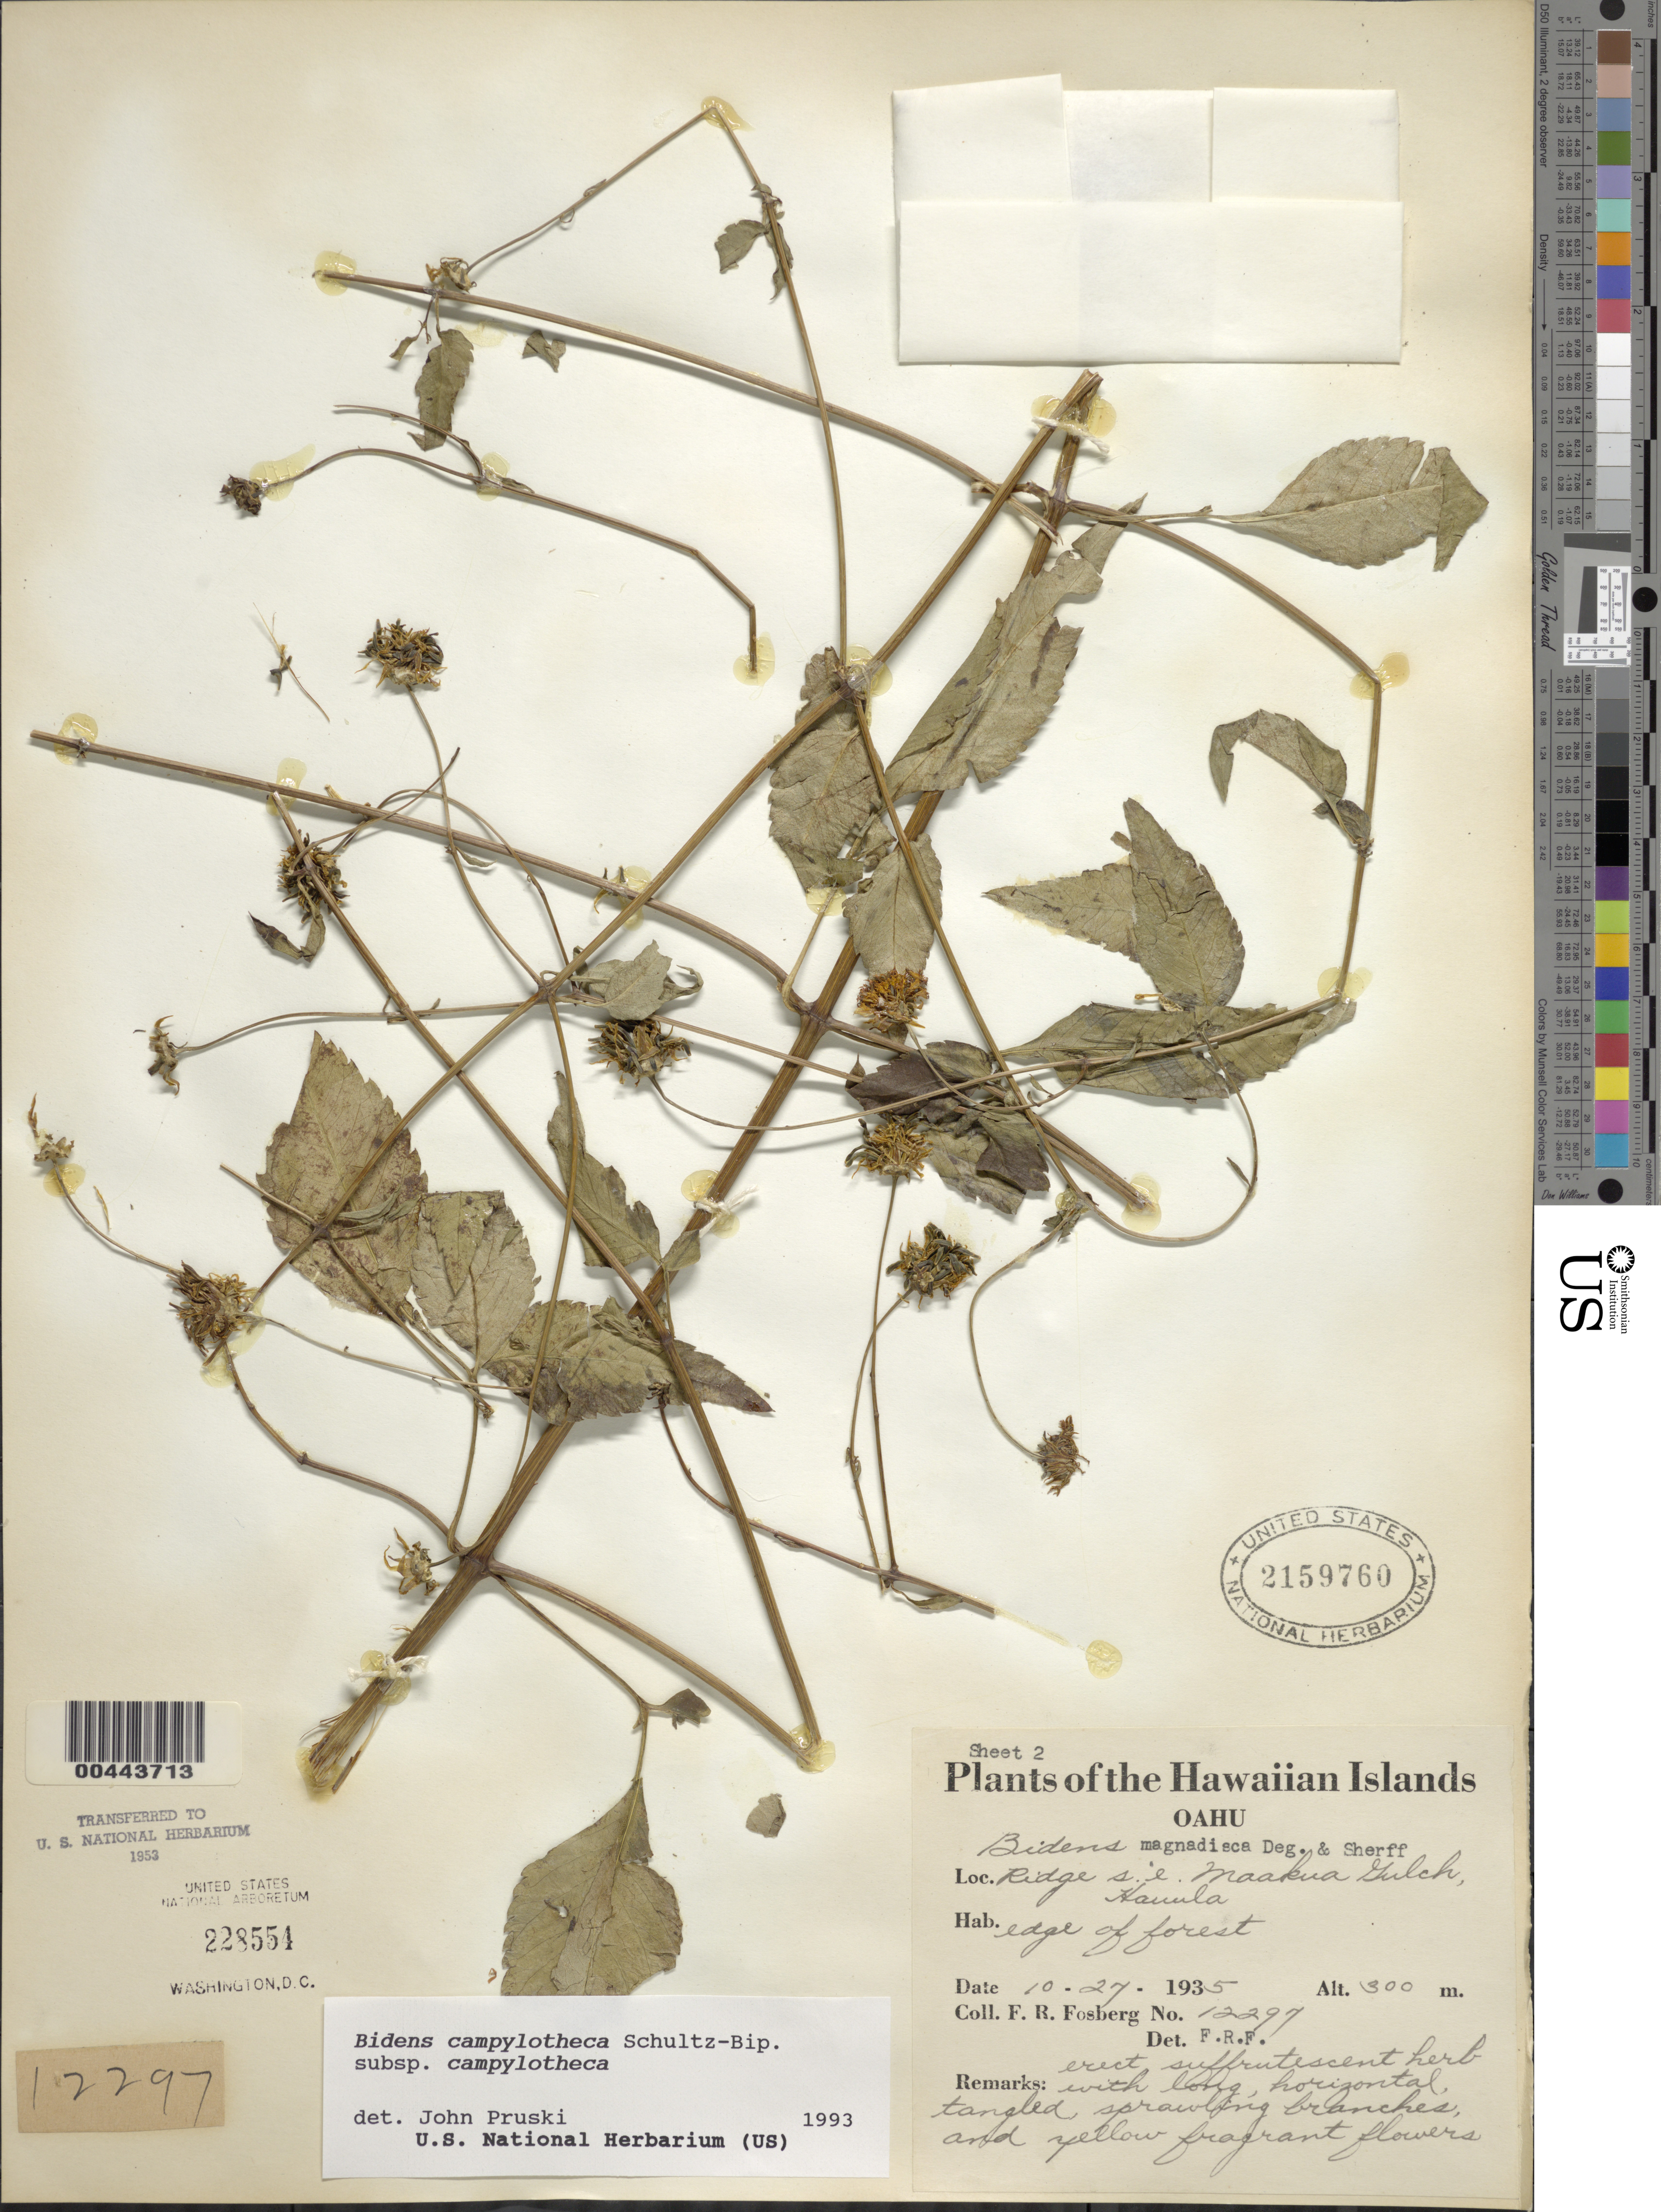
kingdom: Plantae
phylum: Tracheophyta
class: Magnoliopsida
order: Asterales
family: Asteraceae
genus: Bidens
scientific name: Bidens campylotheca subsp. campylotheca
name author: Sch. Bip.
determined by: Pruski, J. F.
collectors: F. R. Fosberg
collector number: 12297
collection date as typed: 27 Oct 1935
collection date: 1935-10-27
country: United States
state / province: Hawaii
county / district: Honolulu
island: Oahu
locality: Ridge SE Maakua Gulch, Hauula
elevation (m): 300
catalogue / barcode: US 2159760